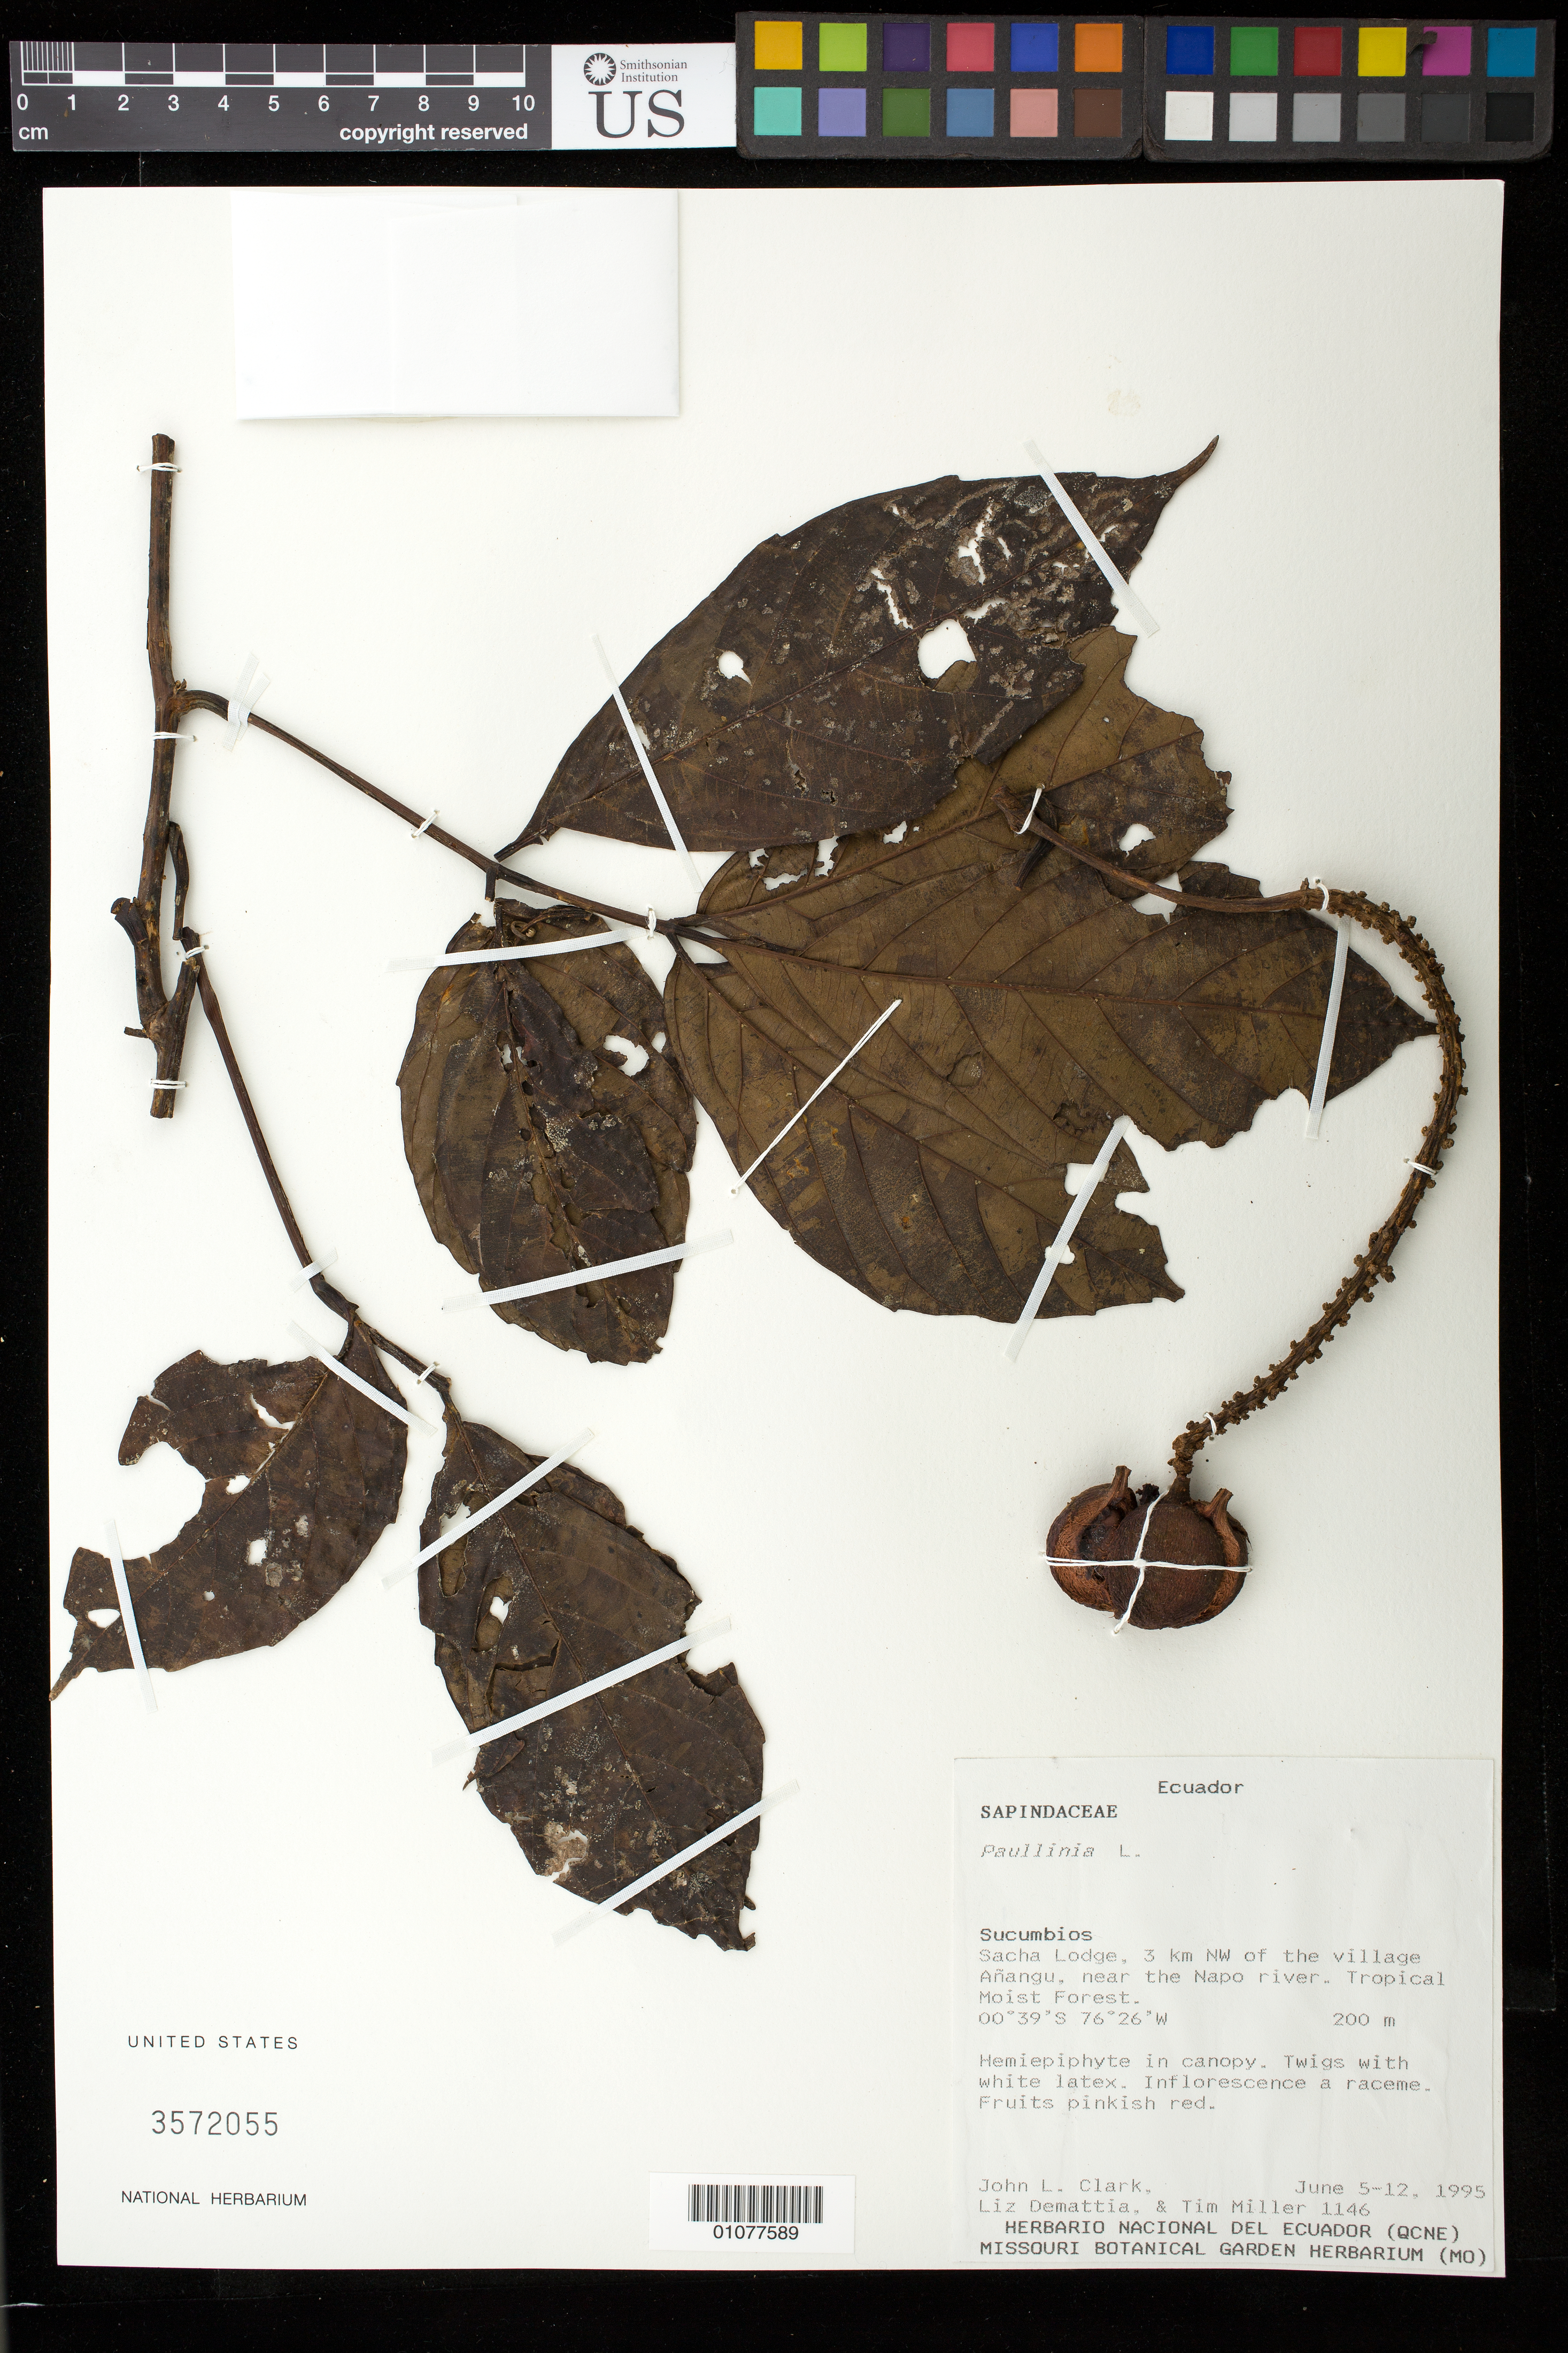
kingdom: Plantae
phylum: Tracheophyta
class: Magnoliopsida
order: Sapindales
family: Sapindaceae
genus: Paullinia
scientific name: Paullinia sp.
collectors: J. L. Clark, L. Demattia & T. Miller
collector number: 1146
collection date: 1995-06-05/1995-06-12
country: Ecuador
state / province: Sucumbíos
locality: Sacha Lodge, 3 km NW of the village Añangu. near the Napo River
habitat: Tropical moist forest.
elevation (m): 200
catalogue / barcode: US 3572055